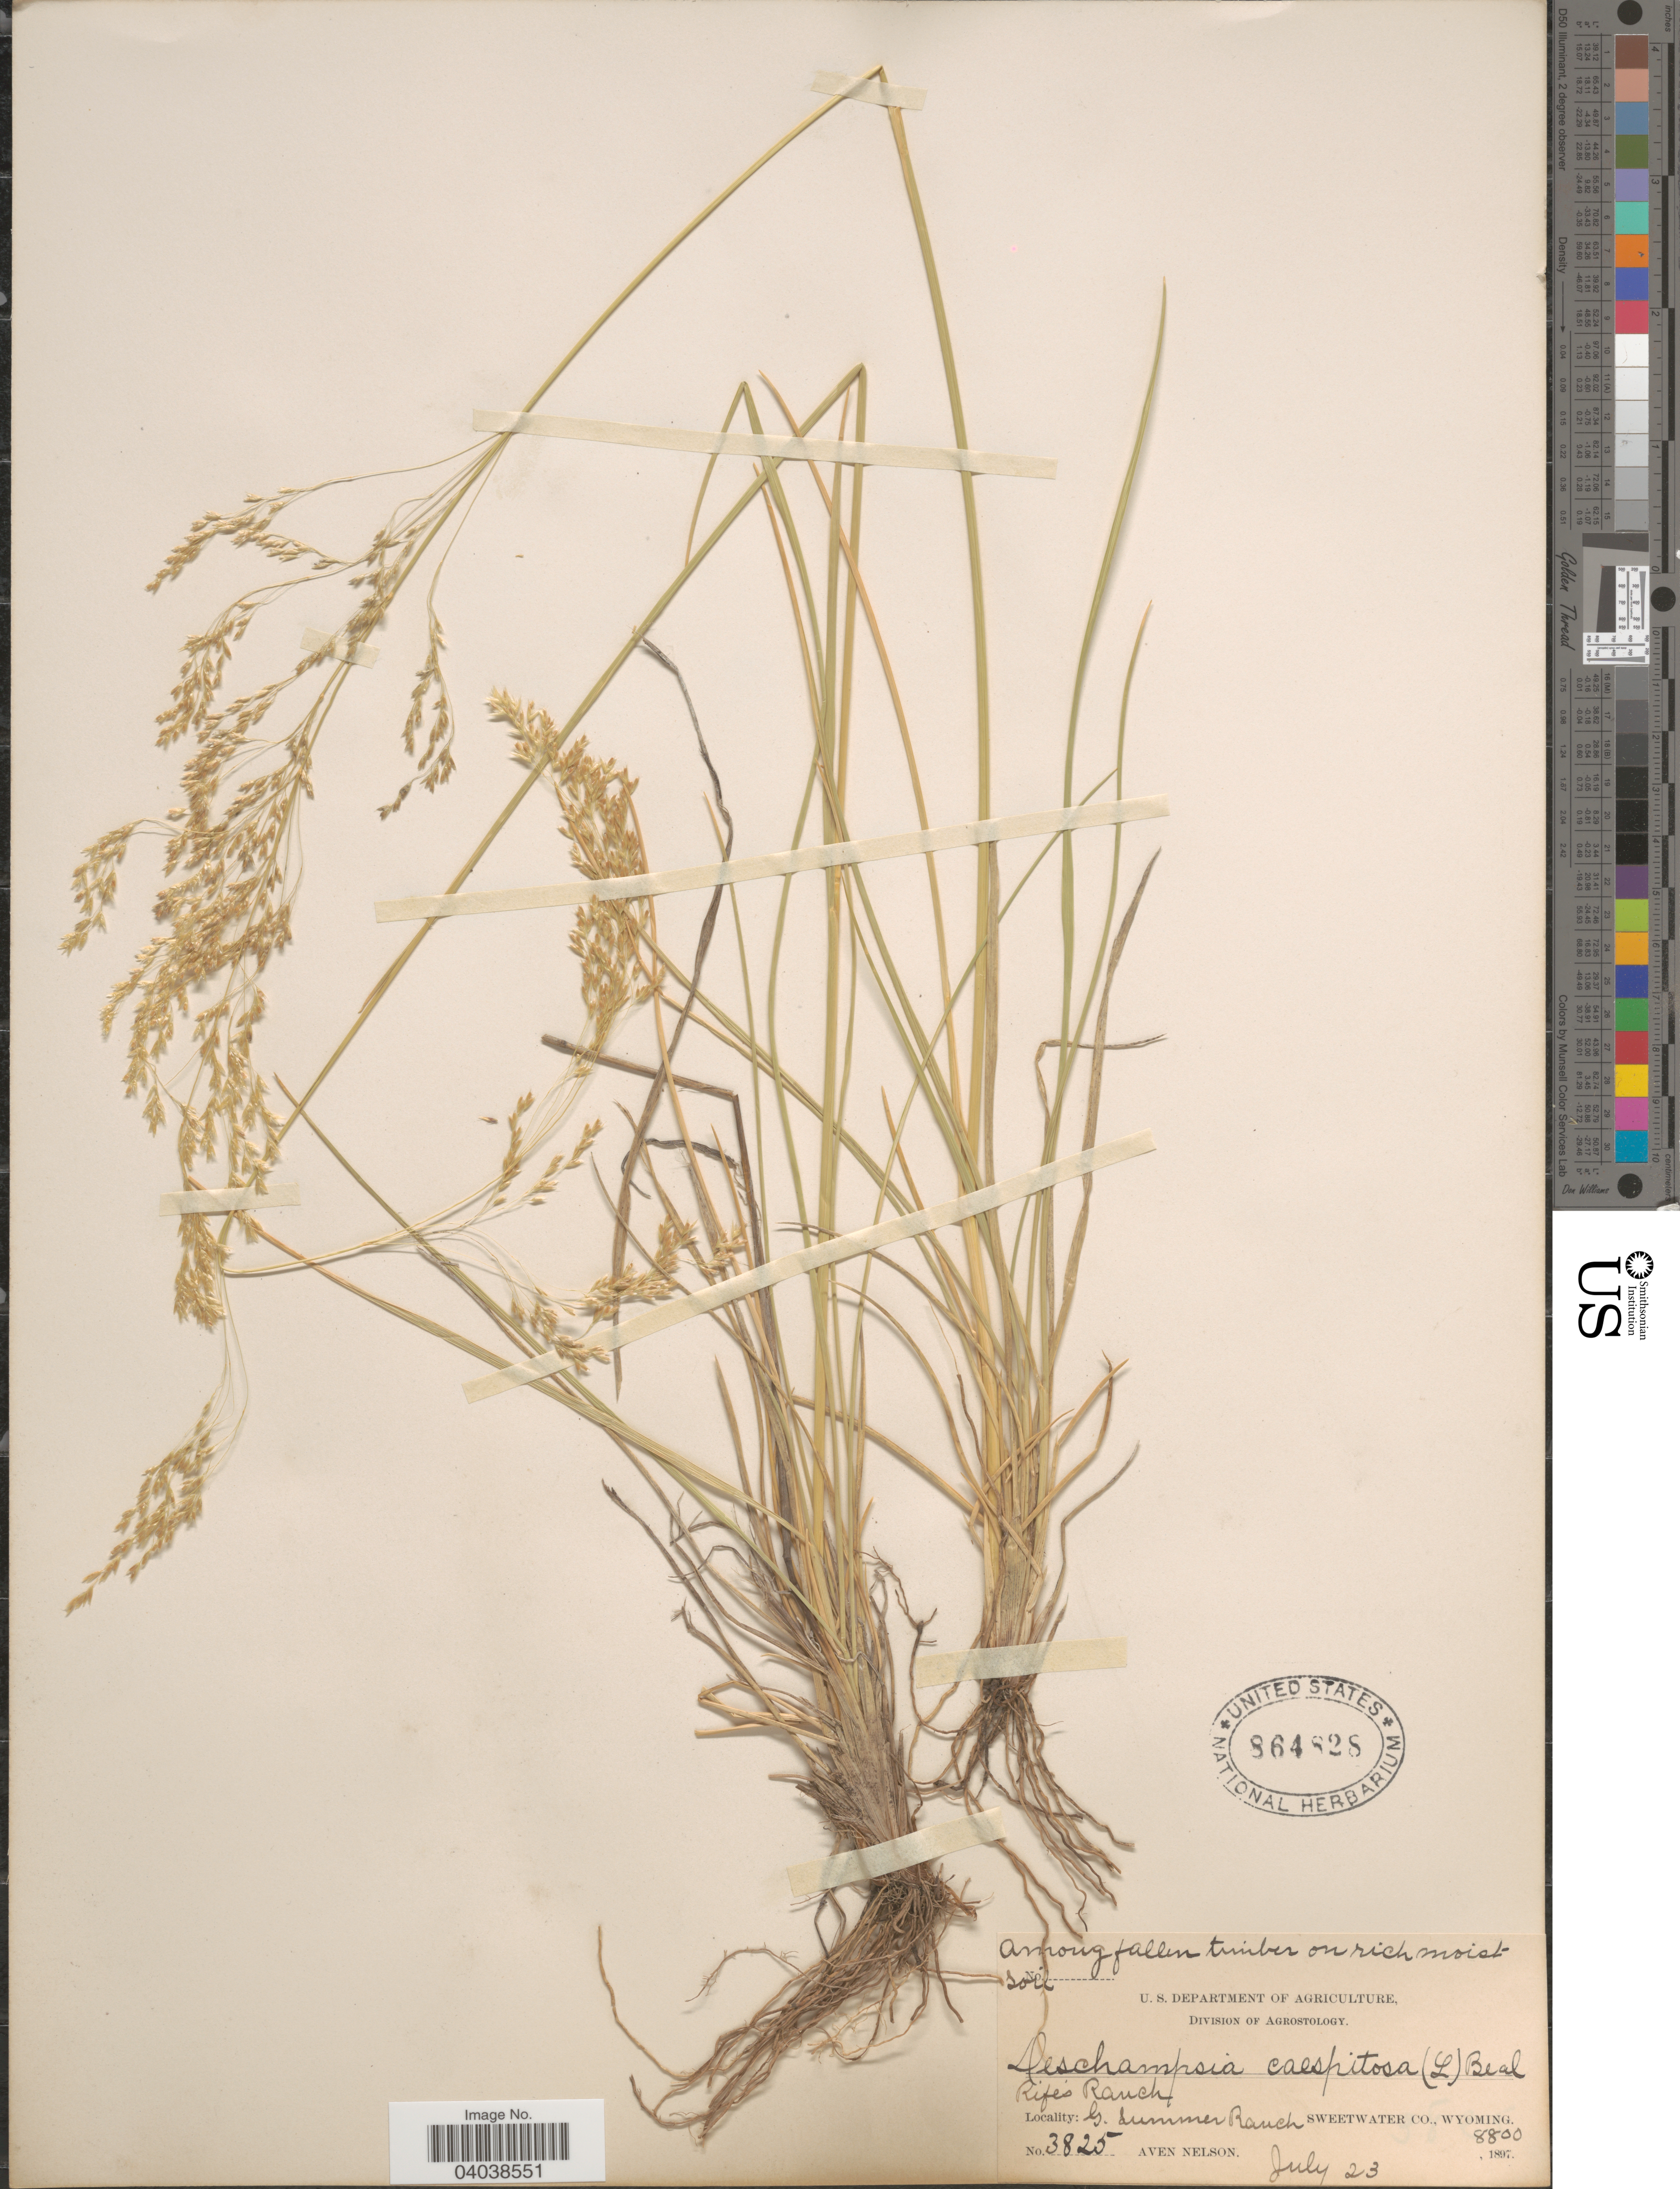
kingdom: Plantae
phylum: Tracheophyta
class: Liliopsida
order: Poales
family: Poaceae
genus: Deschampsia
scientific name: Deschampsia cespitosa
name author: (L.) P. Beauv.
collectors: A. Nelson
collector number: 3825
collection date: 1897-07-23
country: United States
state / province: Wyoming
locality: Rife's Ranch. G. Summer Ranch. Sweetwater Co.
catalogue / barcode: US 864828